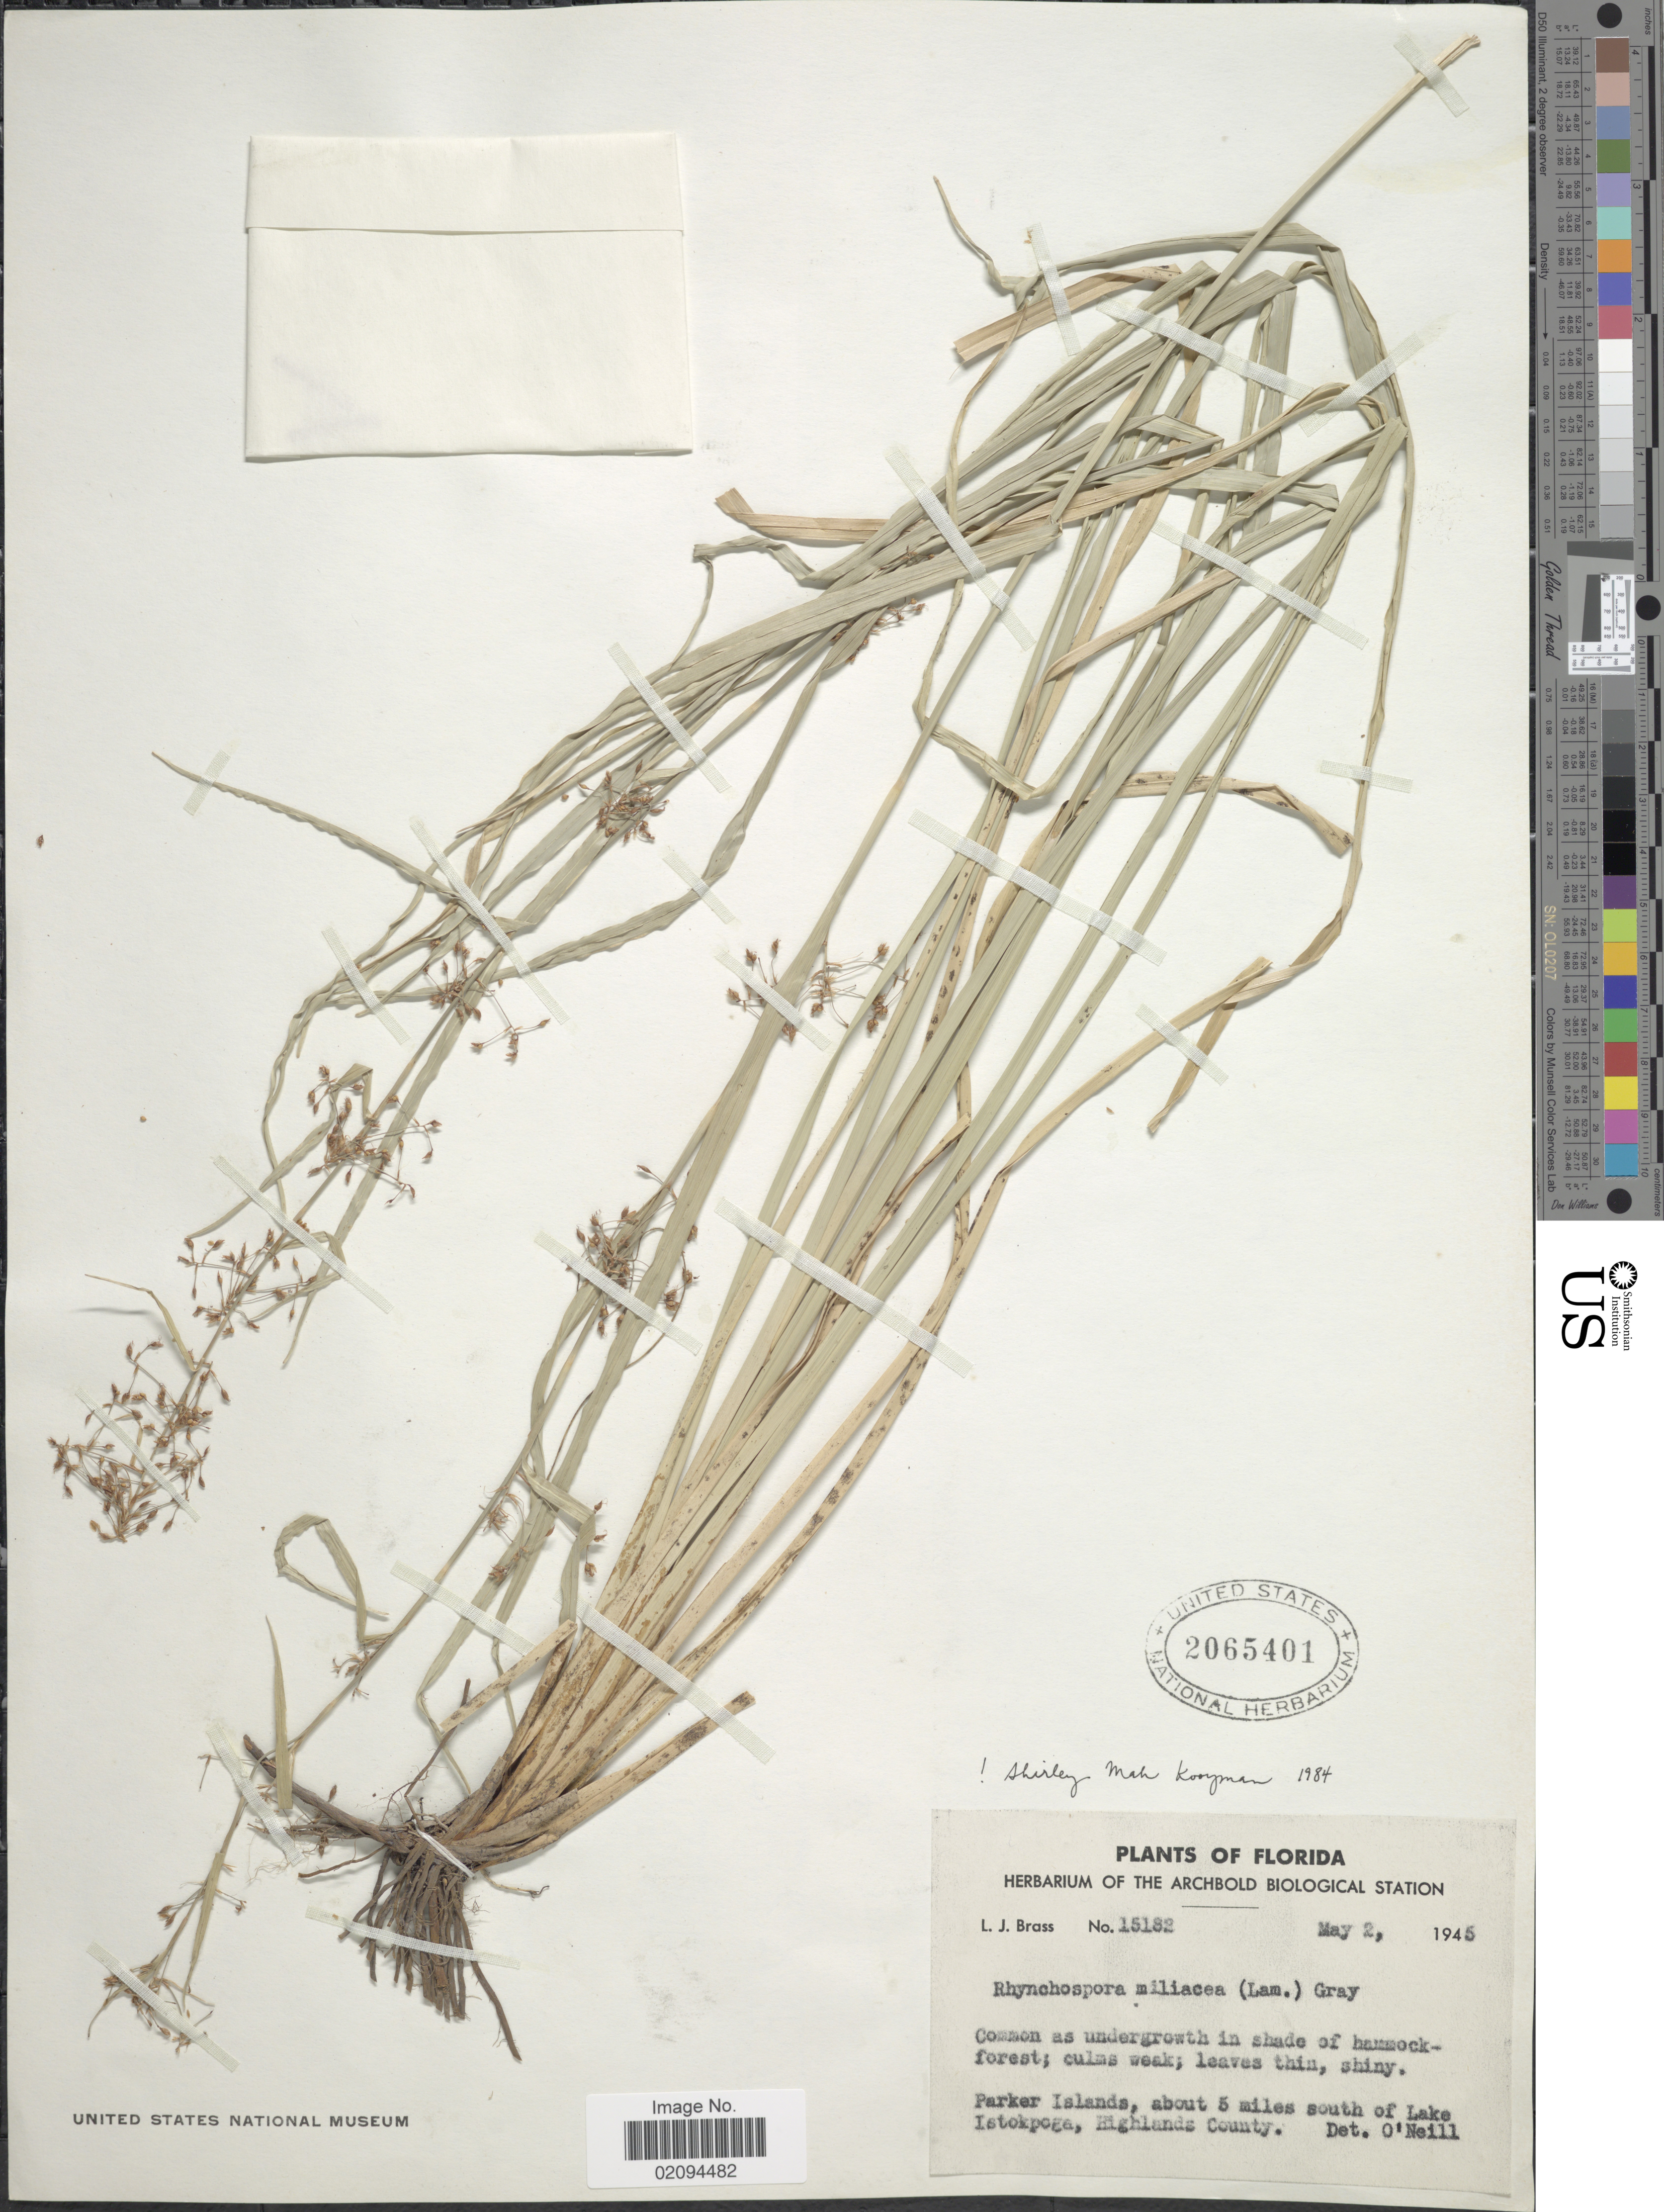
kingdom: Plantae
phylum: Tracheophyta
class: Liliopsida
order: Poales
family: Cyperaceae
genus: Rhynchospora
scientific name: Rhynchospora miliacea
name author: (Lam.) A. Gray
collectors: L. J. Brass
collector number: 15182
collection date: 1945-05-02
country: United States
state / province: Florida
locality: Parker Islands, about 5 miles south of Lake Istokpoga, Highlands County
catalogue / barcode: US 2065401